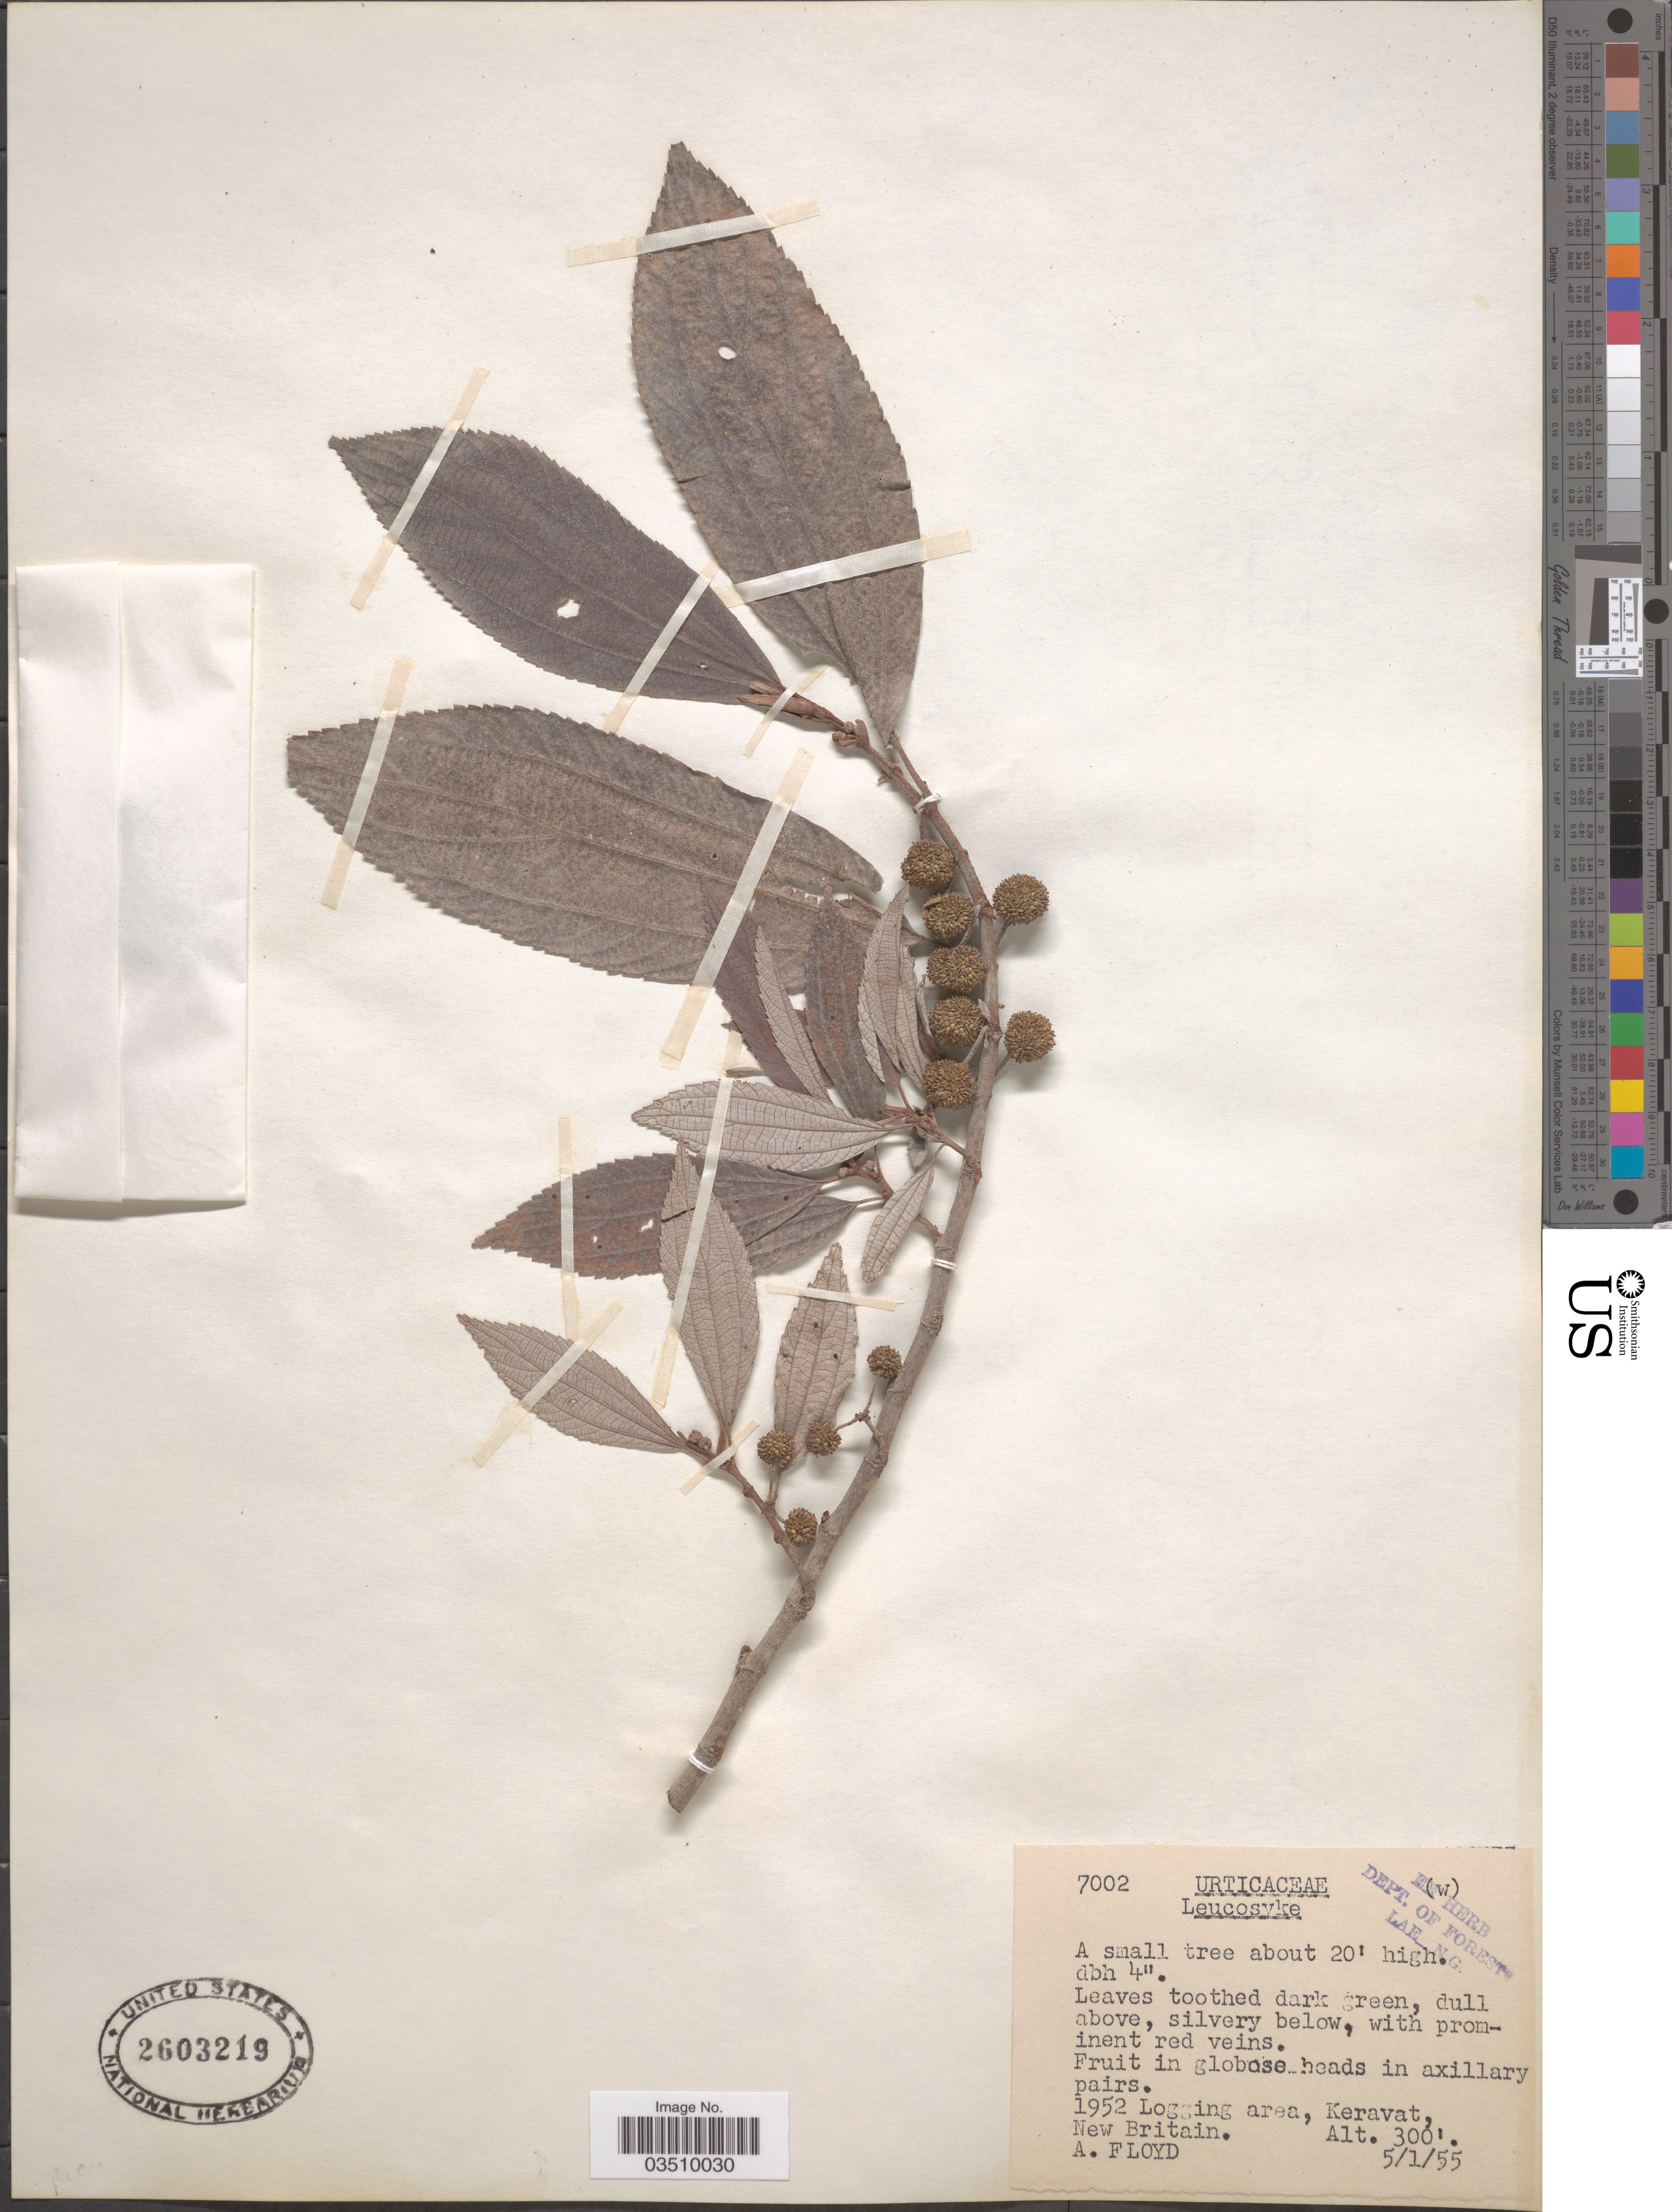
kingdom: Plantae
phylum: Tracheophyta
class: Magnoliopsida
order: Rosales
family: Urticaceae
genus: Leucosyke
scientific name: Leucosyke sp.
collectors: A. Floyd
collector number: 7002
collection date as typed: Transcribed d/m/y: 5/1/55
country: Papua New Guinea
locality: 1952 Logging area, Keravat, New Britain.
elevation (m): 91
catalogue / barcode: US 2603219